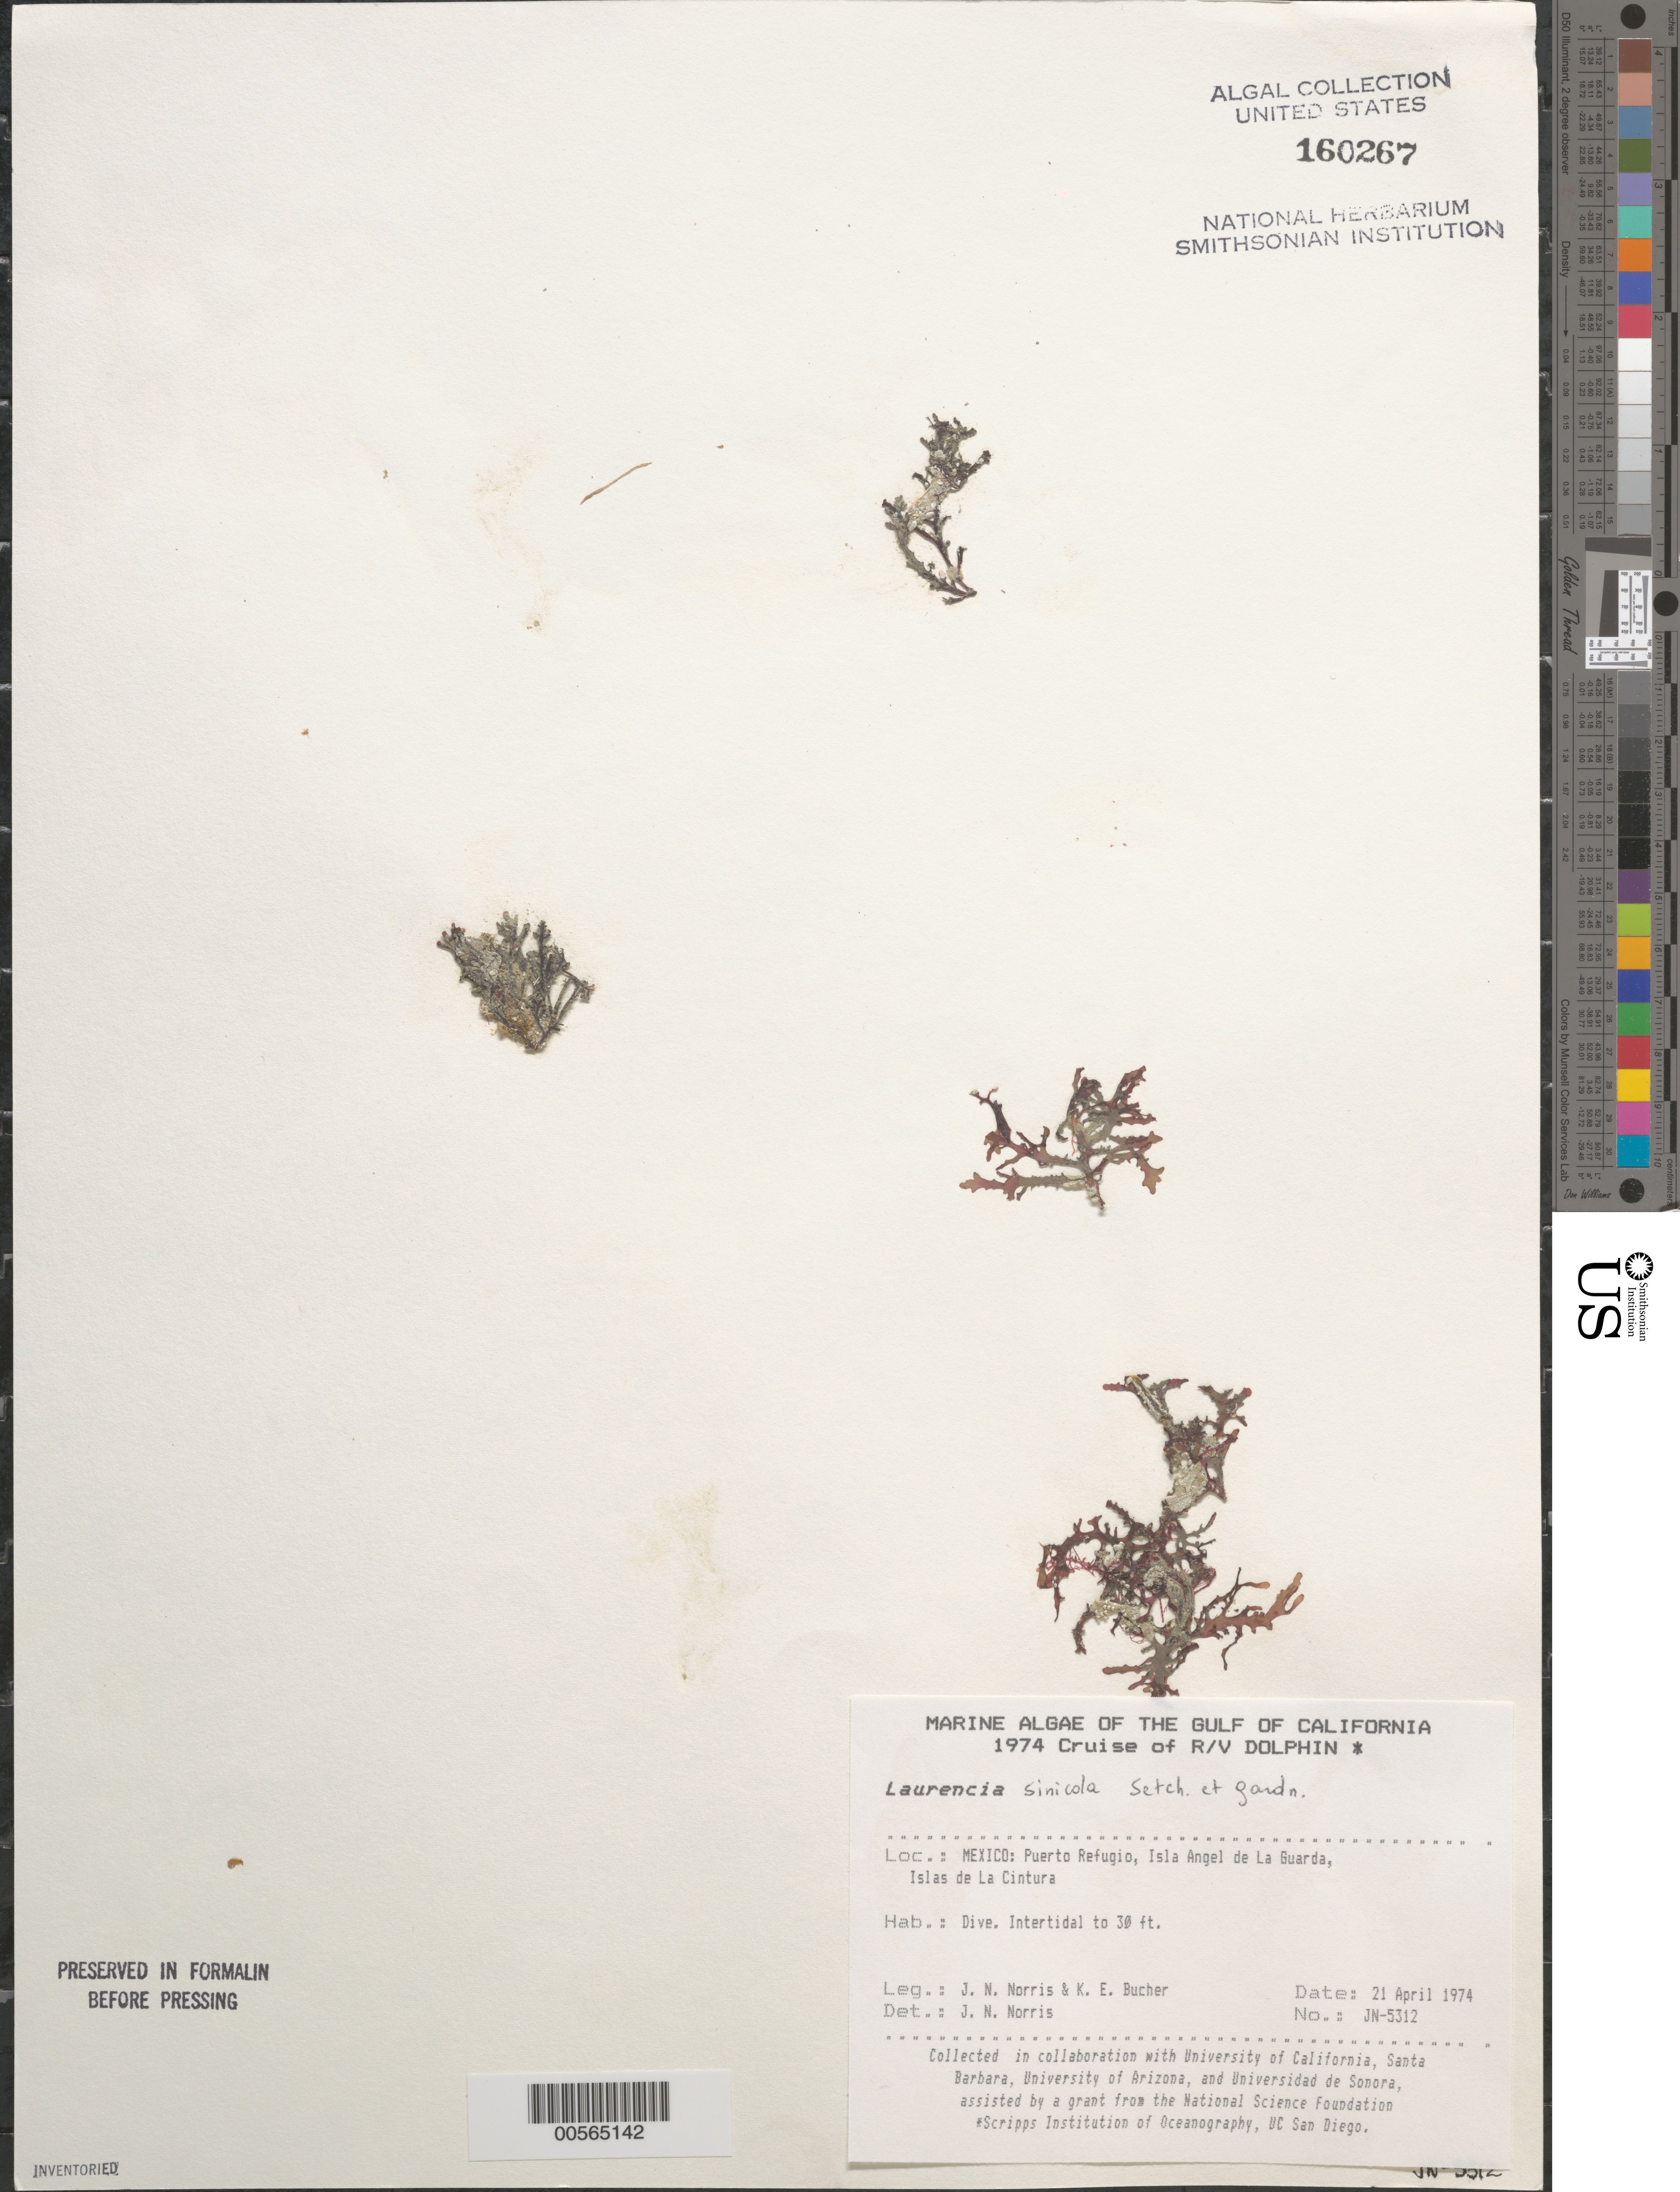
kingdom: Plantae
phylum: Rhodophyta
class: Florideophyceae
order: Ceramiales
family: Rhodomelaceae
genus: Osmundea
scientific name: Osmundea sinicola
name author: (Setchell & N.L. Gardner) K.W. Nam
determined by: Algae name updating Project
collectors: J. N. Norris & K. E. Bucher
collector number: JN-5312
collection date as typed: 21 Apr 1974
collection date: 1974-04-21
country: Mexico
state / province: Baja California Norte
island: Isla Angel de la Guarda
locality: Puerto Refugio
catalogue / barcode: US 160267